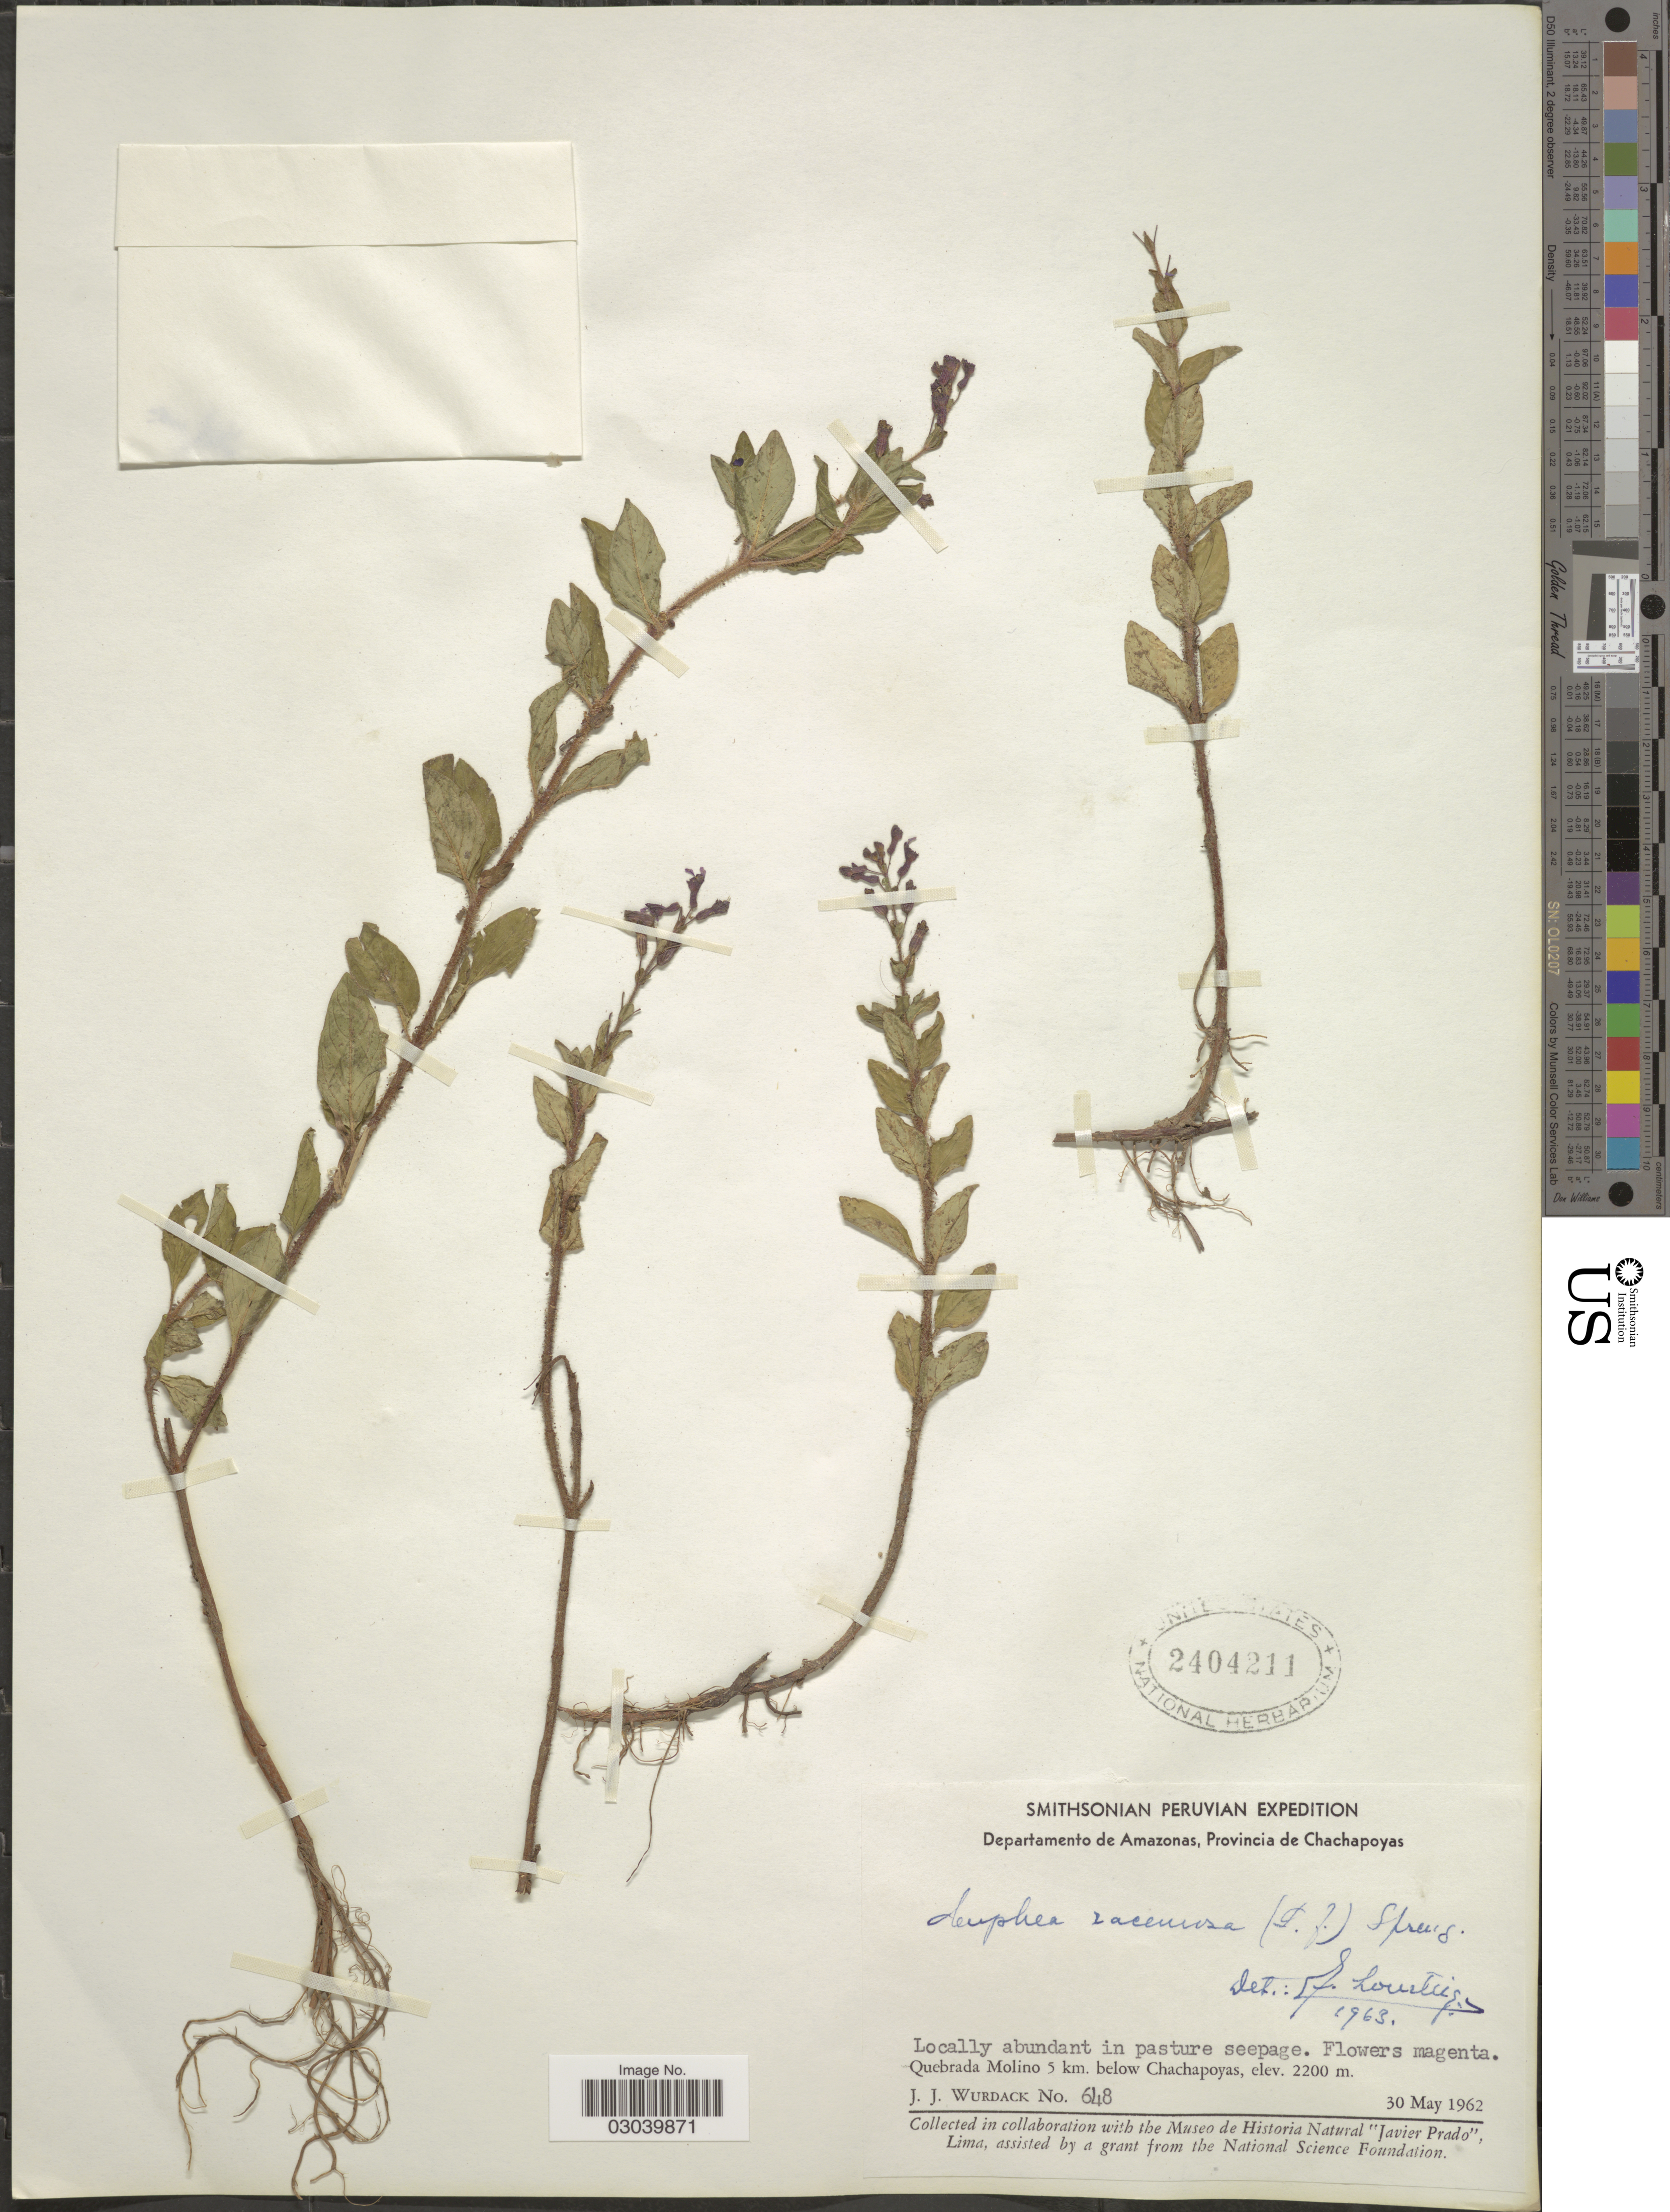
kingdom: Plantae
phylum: Tracheophyta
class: Magnoliopsida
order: Myrtales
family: Lythraceae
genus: Cuphea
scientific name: Cuphea racemosa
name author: (L. f.) Spreng.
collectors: J. J. Wurdack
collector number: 648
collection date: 1962-05-30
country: Peru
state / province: Amazonas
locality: Departamento de Amazonas, Provincia de Chachapoyas. Quebrada Molino 5 km. below Chachapoyas.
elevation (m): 2200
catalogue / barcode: US 2404211